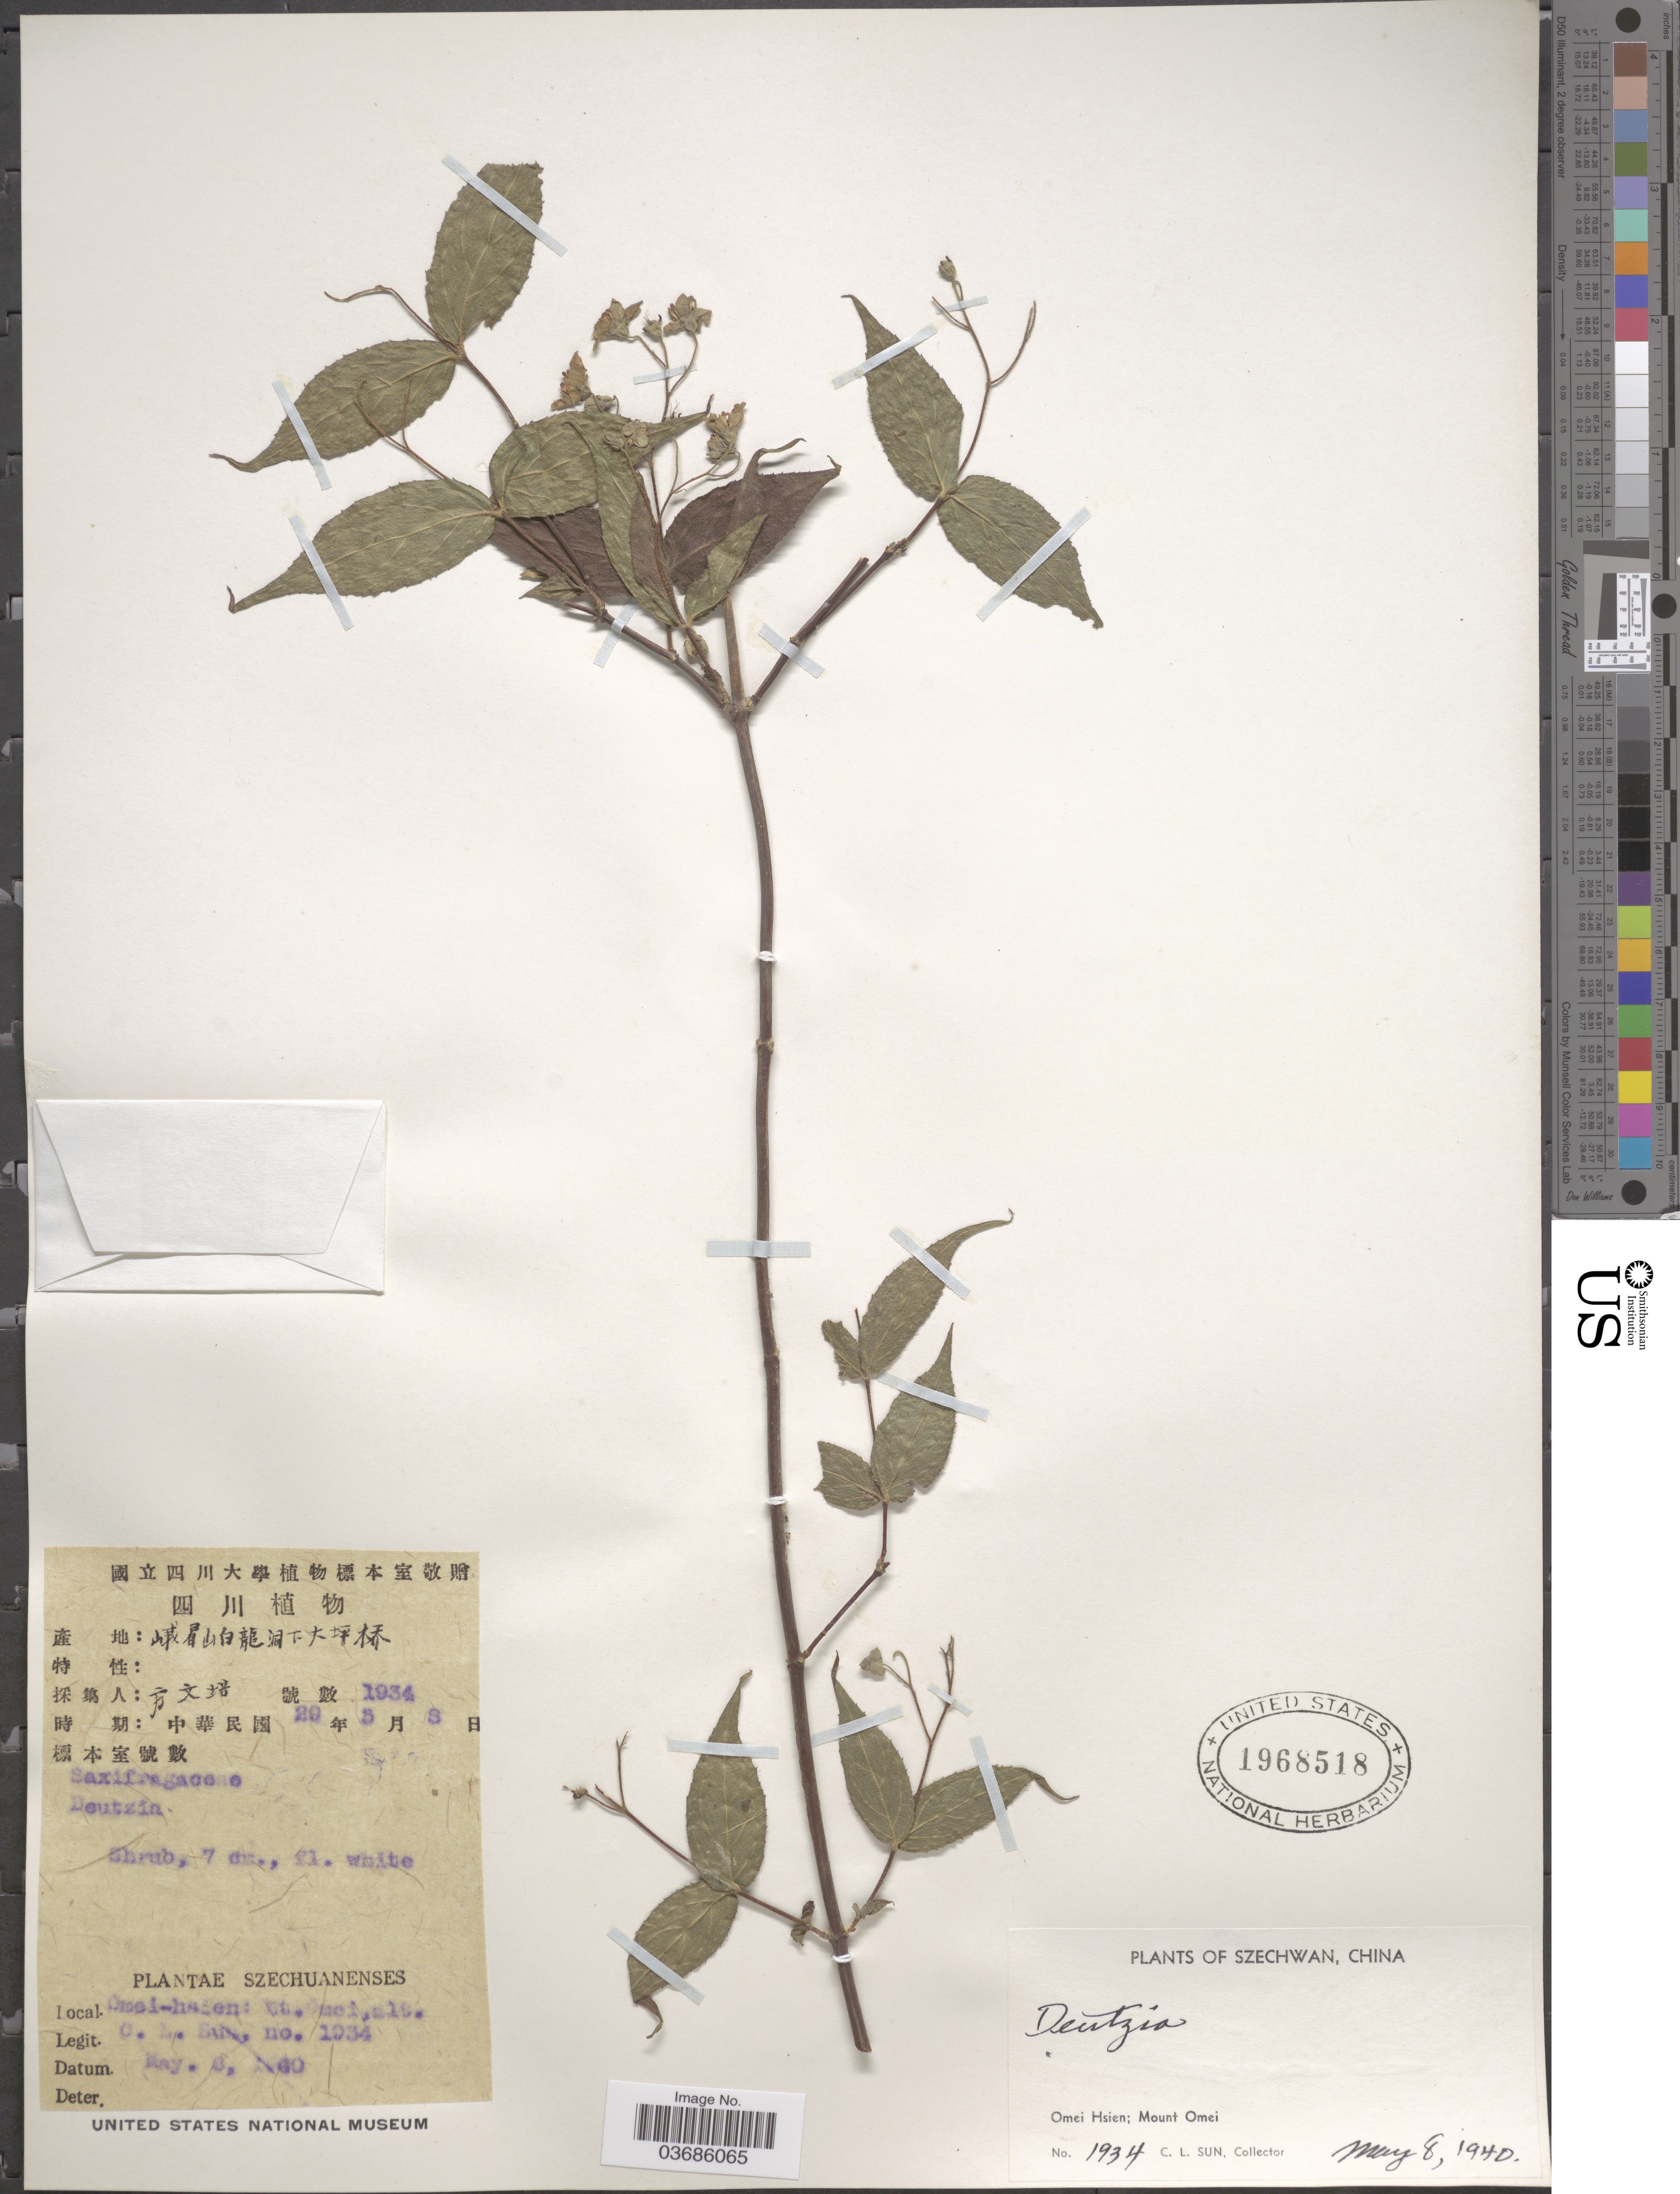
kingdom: Plantae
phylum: Tracheophyta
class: Magnoliopsida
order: Cornales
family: Hydrangeaceae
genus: Deutzia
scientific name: Deutzia sp.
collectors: C. Sun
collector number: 1934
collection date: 1940-05-08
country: China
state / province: Sichuan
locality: Szechwan. Omei Hsien; Mount Omei.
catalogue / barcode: US 1968518